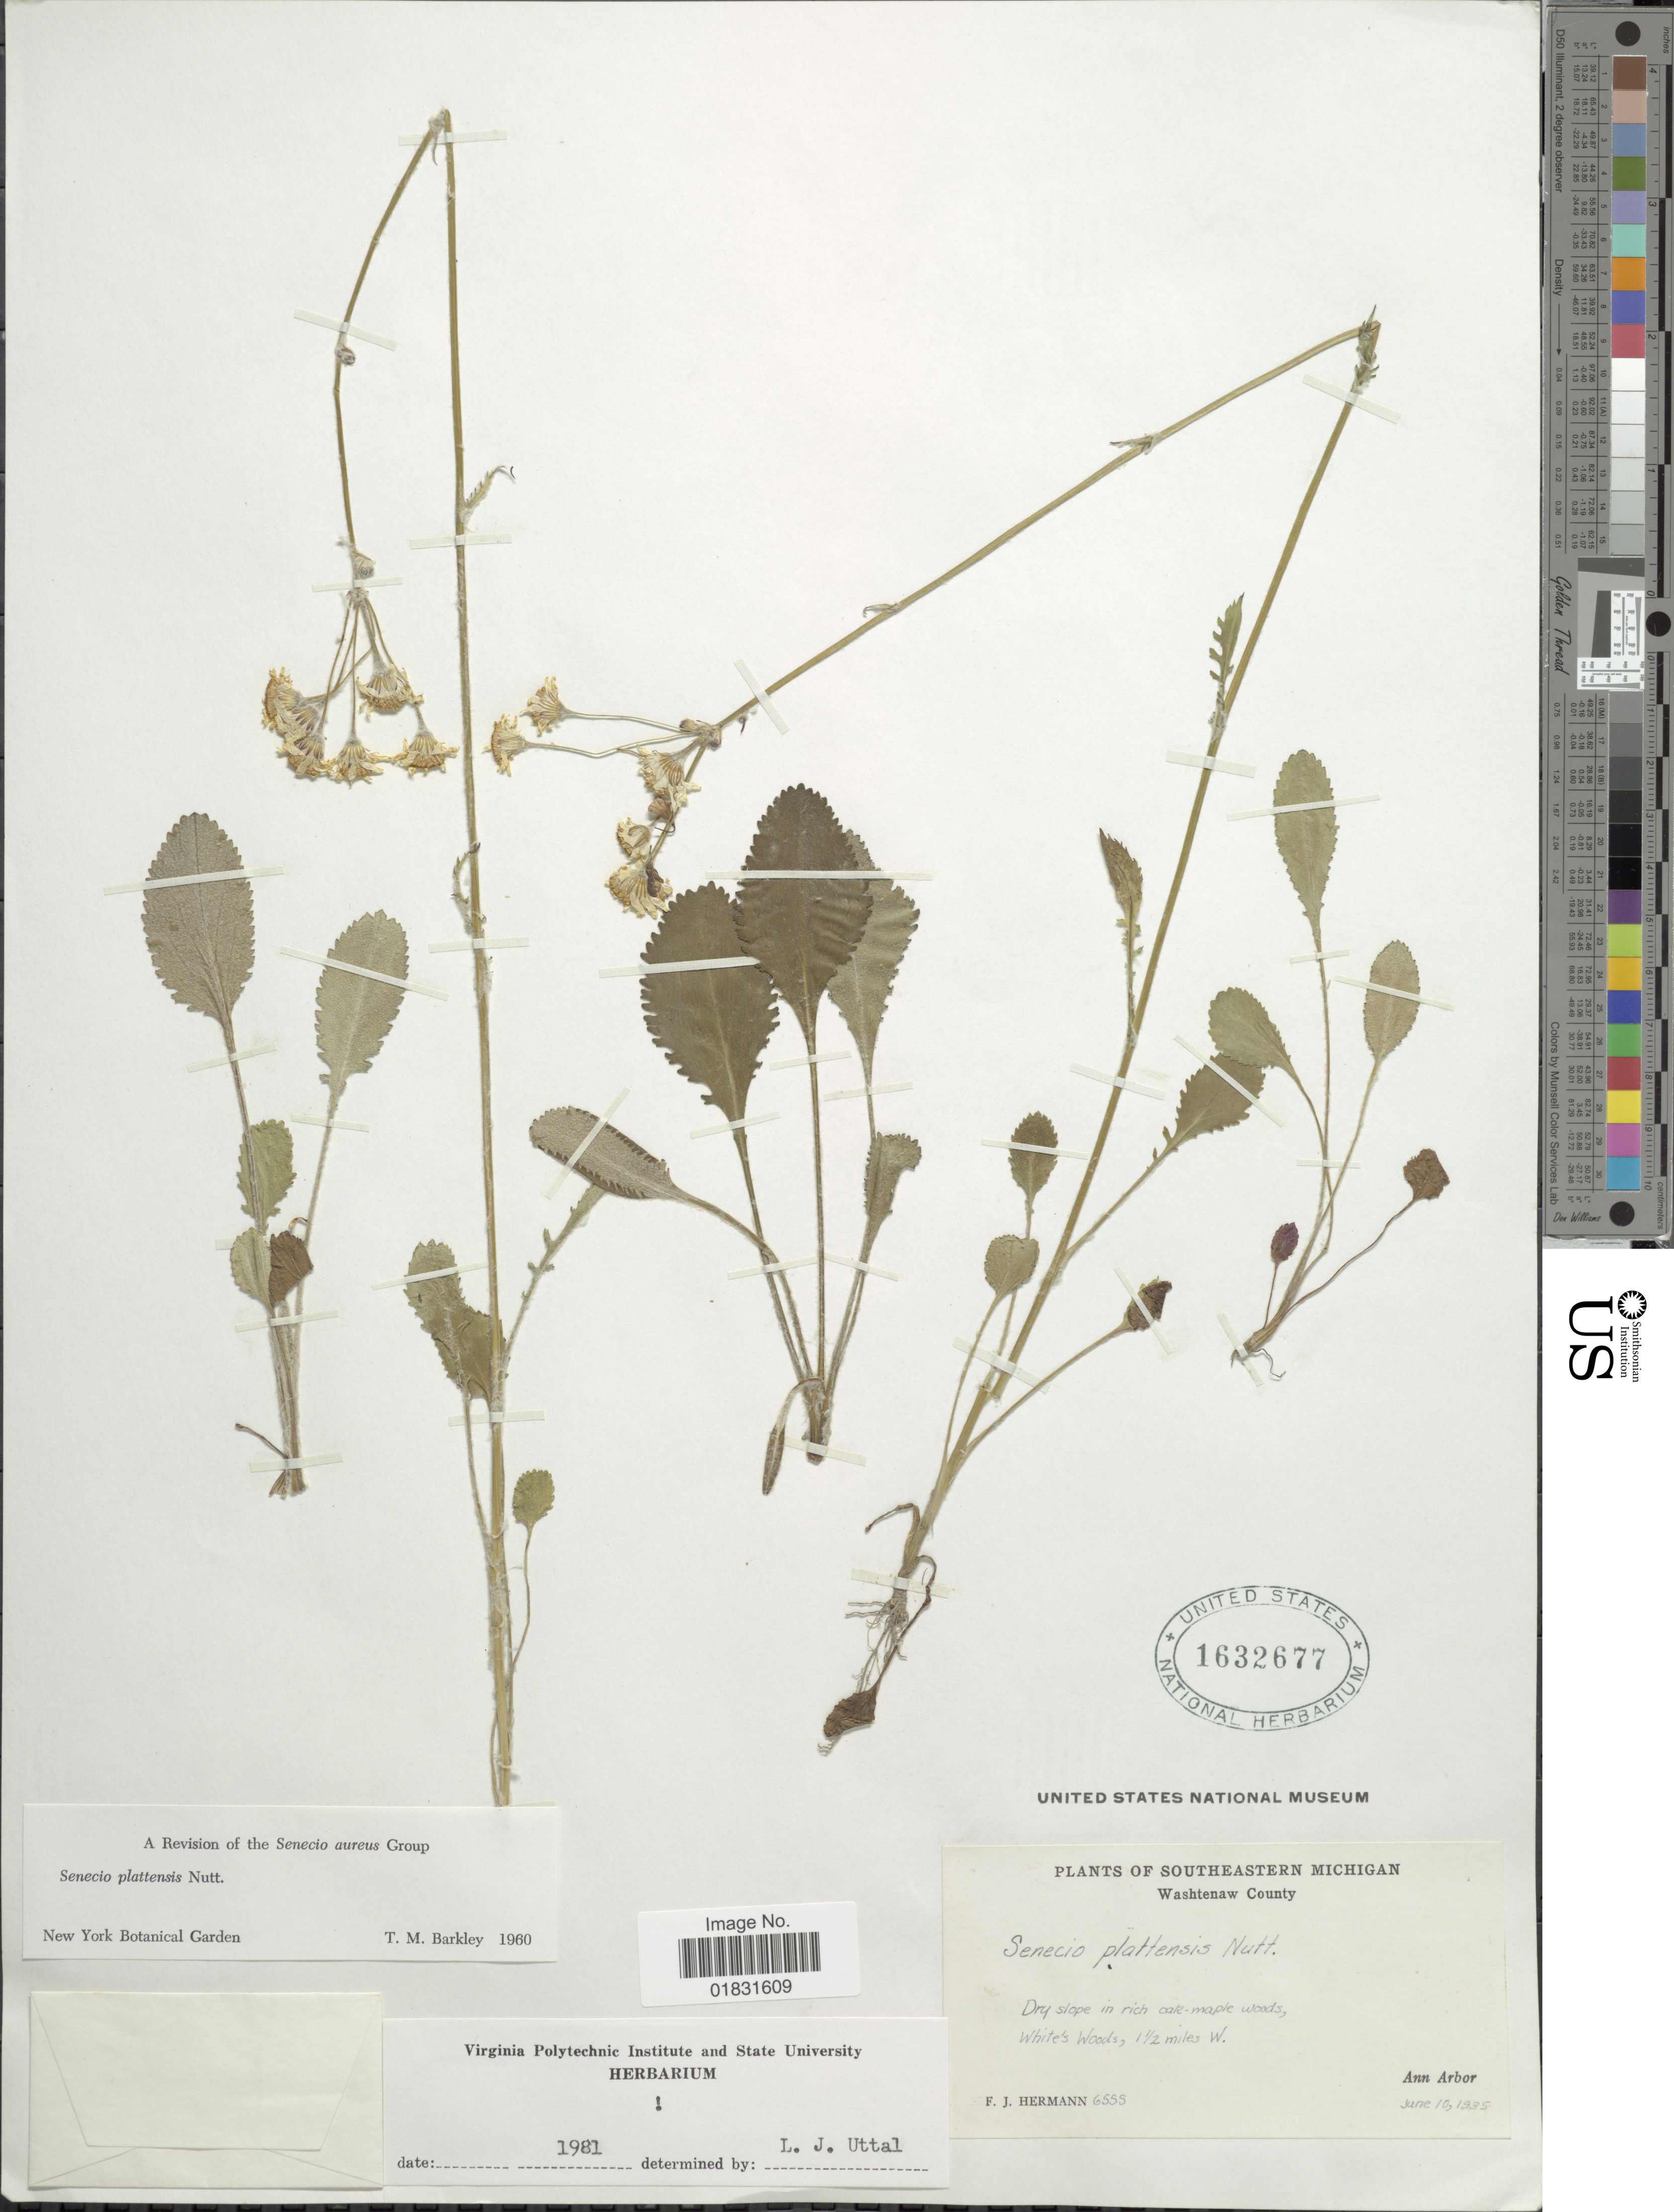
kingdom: Plantae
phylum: Tracheophyta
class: Magnoliopsida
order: Asterales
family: Asteraceae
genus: Packera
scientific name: Packera plattensis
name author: W.A. Weber & Á. Löve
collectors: F. J. Hermann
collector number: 6555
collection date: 1935-06-10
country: United States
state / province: Michigan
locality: Southeastern Michigan, Washtenaw County, Dry slope in rich oak-maple woods, White Woods, 1½ miles W, Ann Arbor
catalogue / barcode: US 1632677